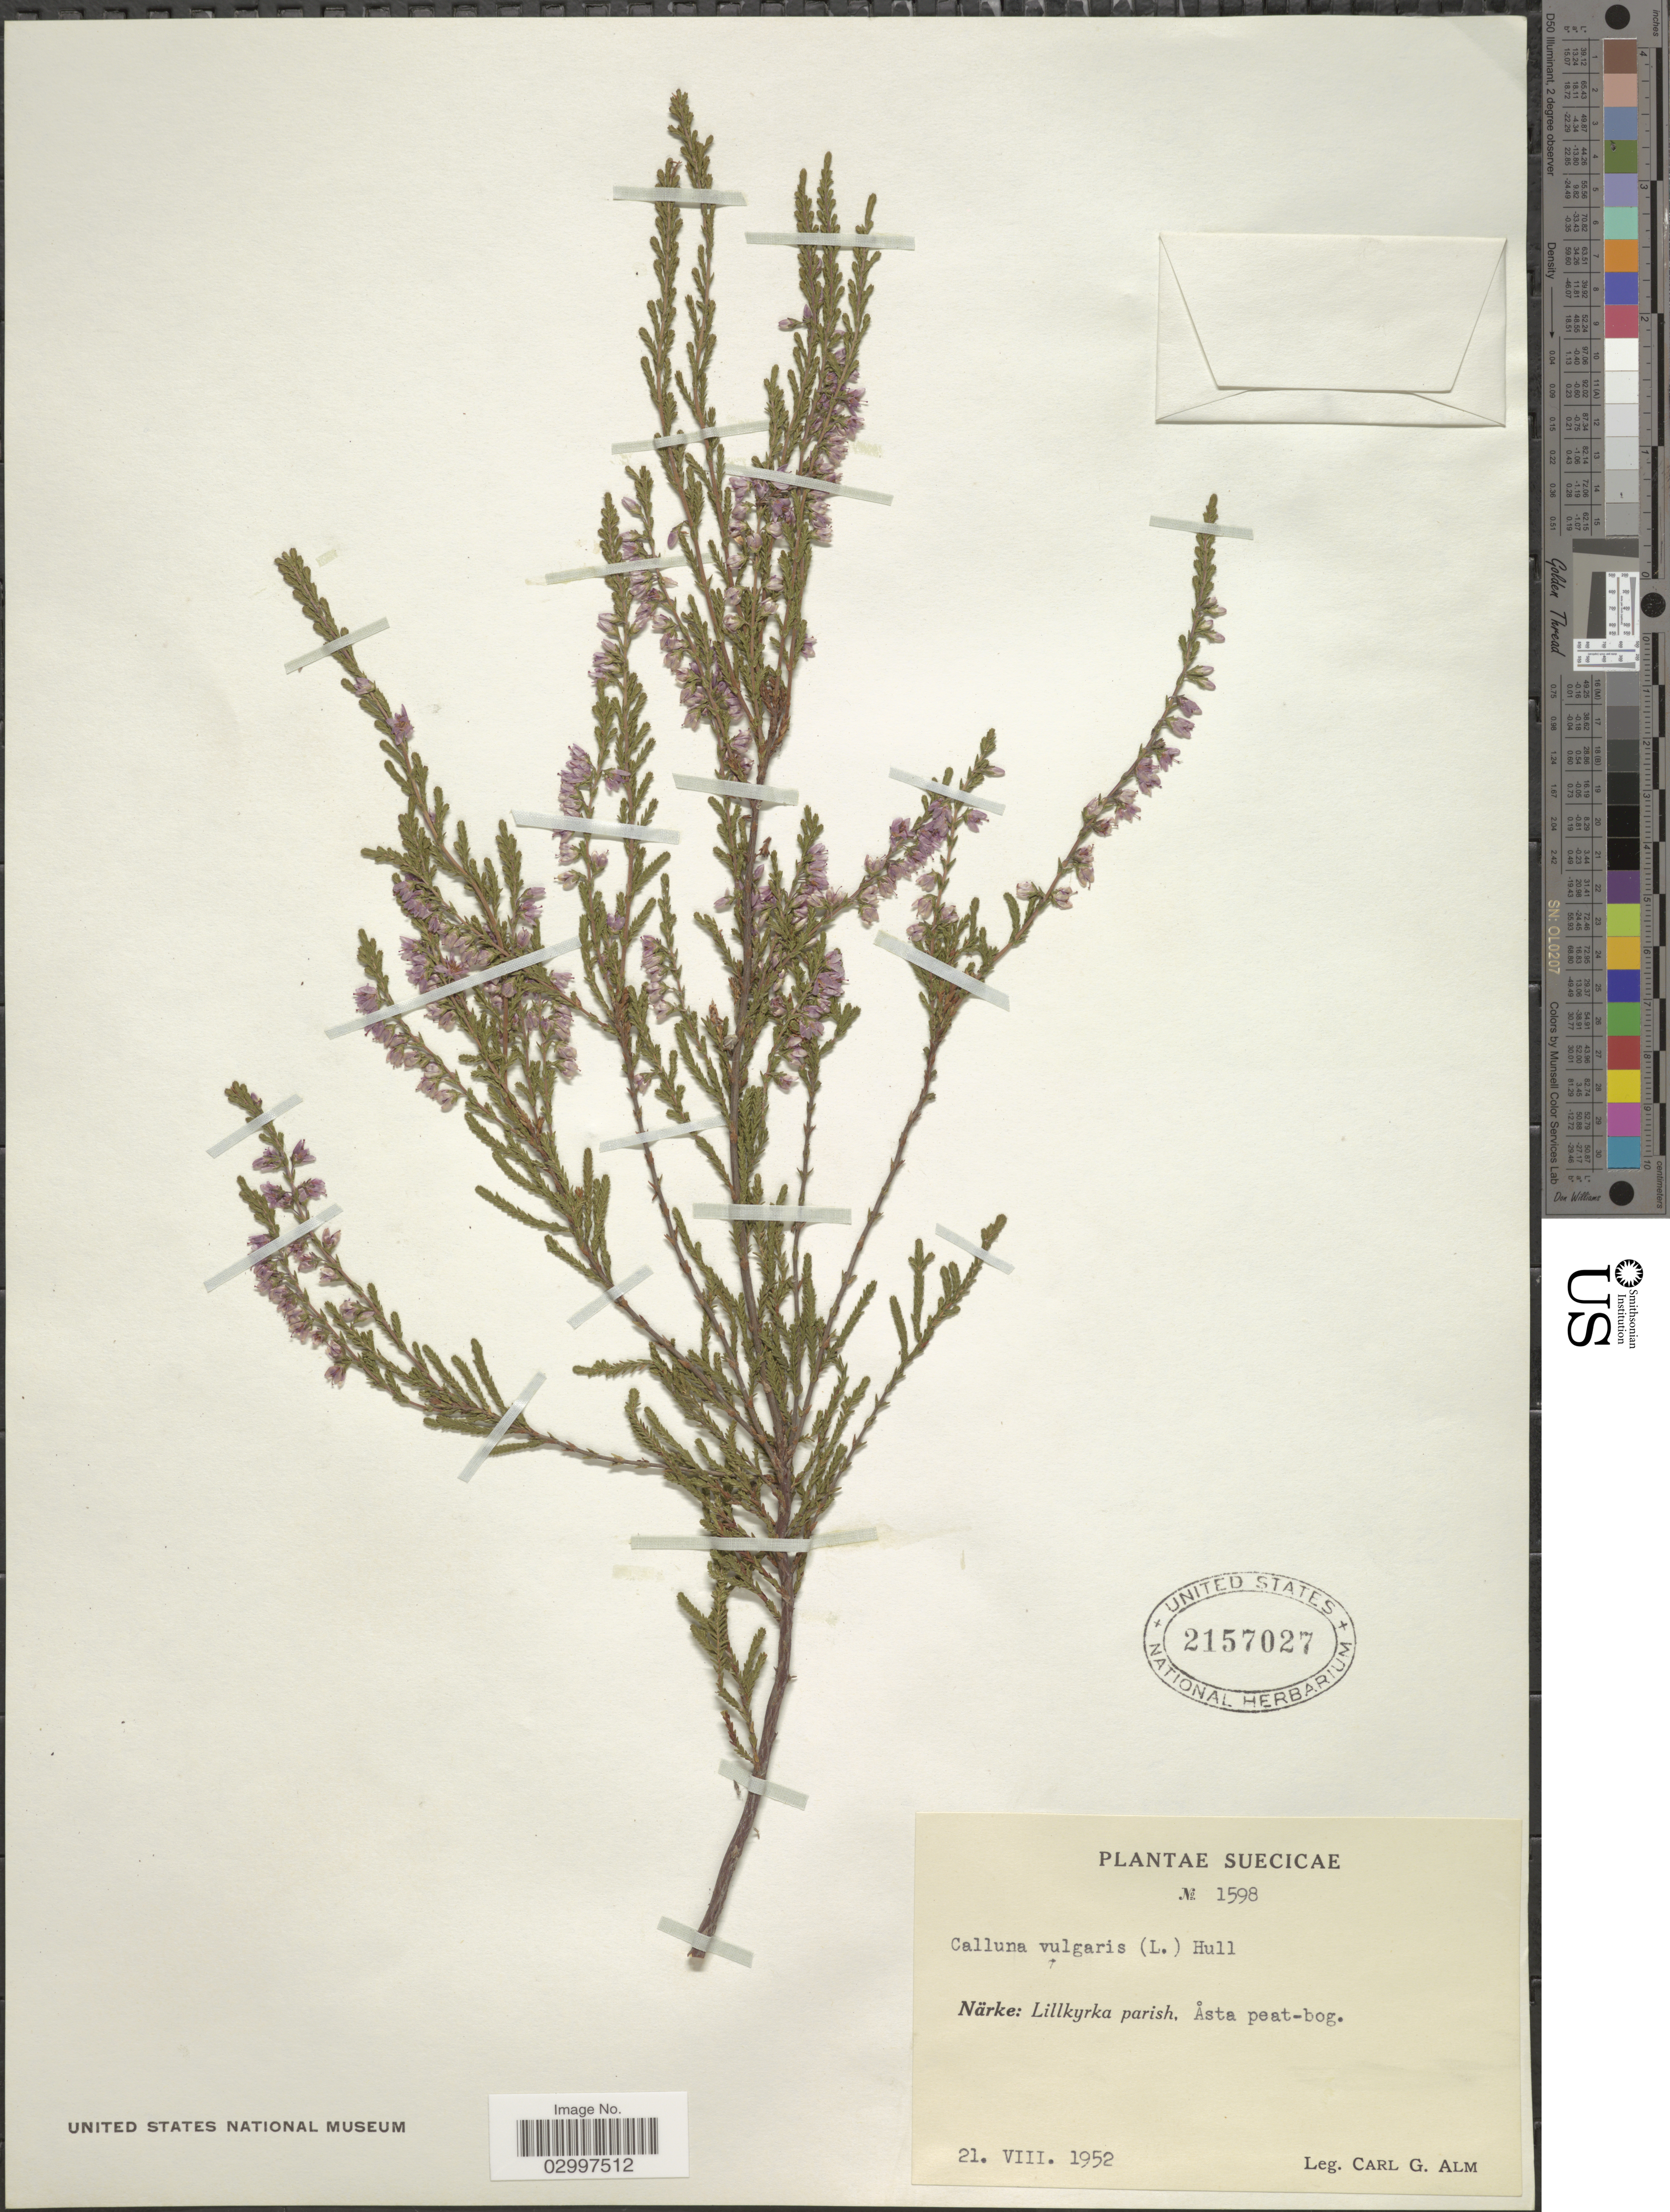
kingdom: Plantae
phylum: Tracheophyta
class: Magnoliopsida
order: Ericales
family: Ericaceae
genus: Calluna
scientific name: Calluna vulgaris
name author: (L.) Hull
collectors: C. G. Alm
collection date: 1952-08-21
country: Sweden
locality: Suecicae. Närke: Lillkyrka parish, Asta peat-bog.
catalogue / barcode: US 2157027